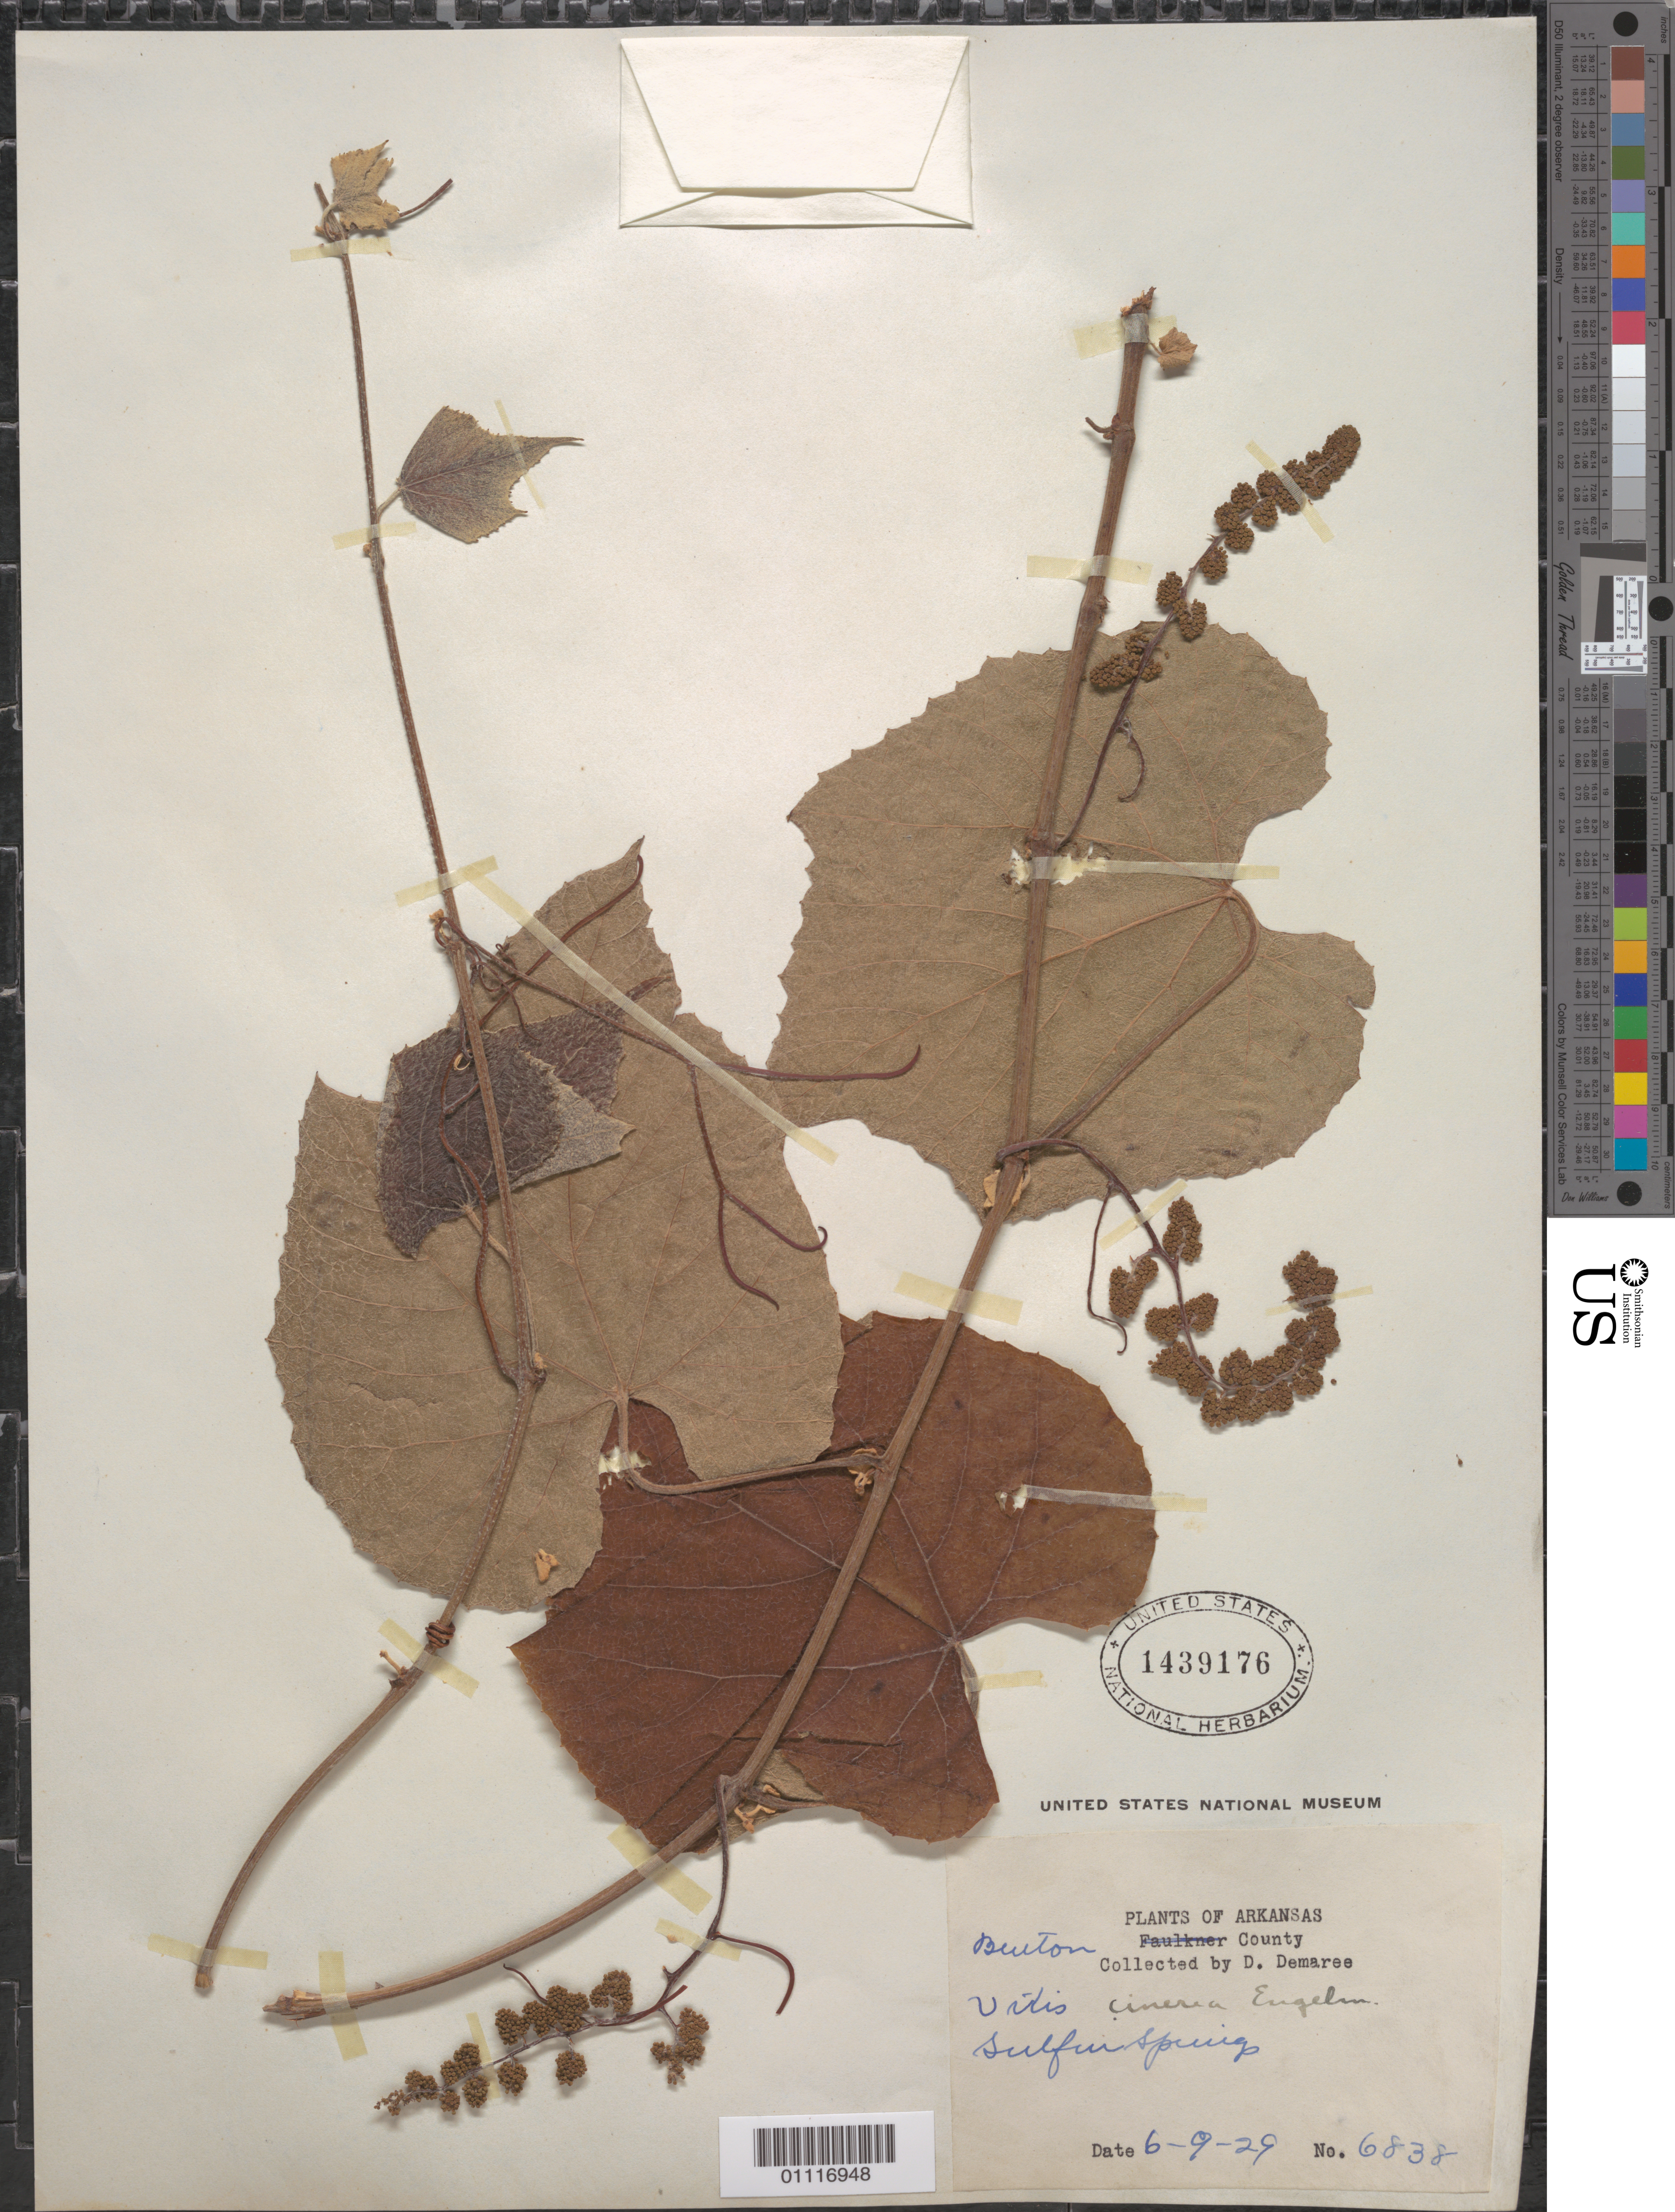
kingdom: Plantae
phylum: Tracheophyta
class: Magnoliopsida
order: Vitales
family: Vitaceae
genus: Vitis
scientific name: Vitis cinerea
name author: (Engelm.) Millardet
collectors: D. Demaree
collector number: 6838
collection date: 1929-06-09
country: United States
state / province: Arkansas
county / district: Benton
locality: Sulfur Spring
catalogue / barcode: US 1439176